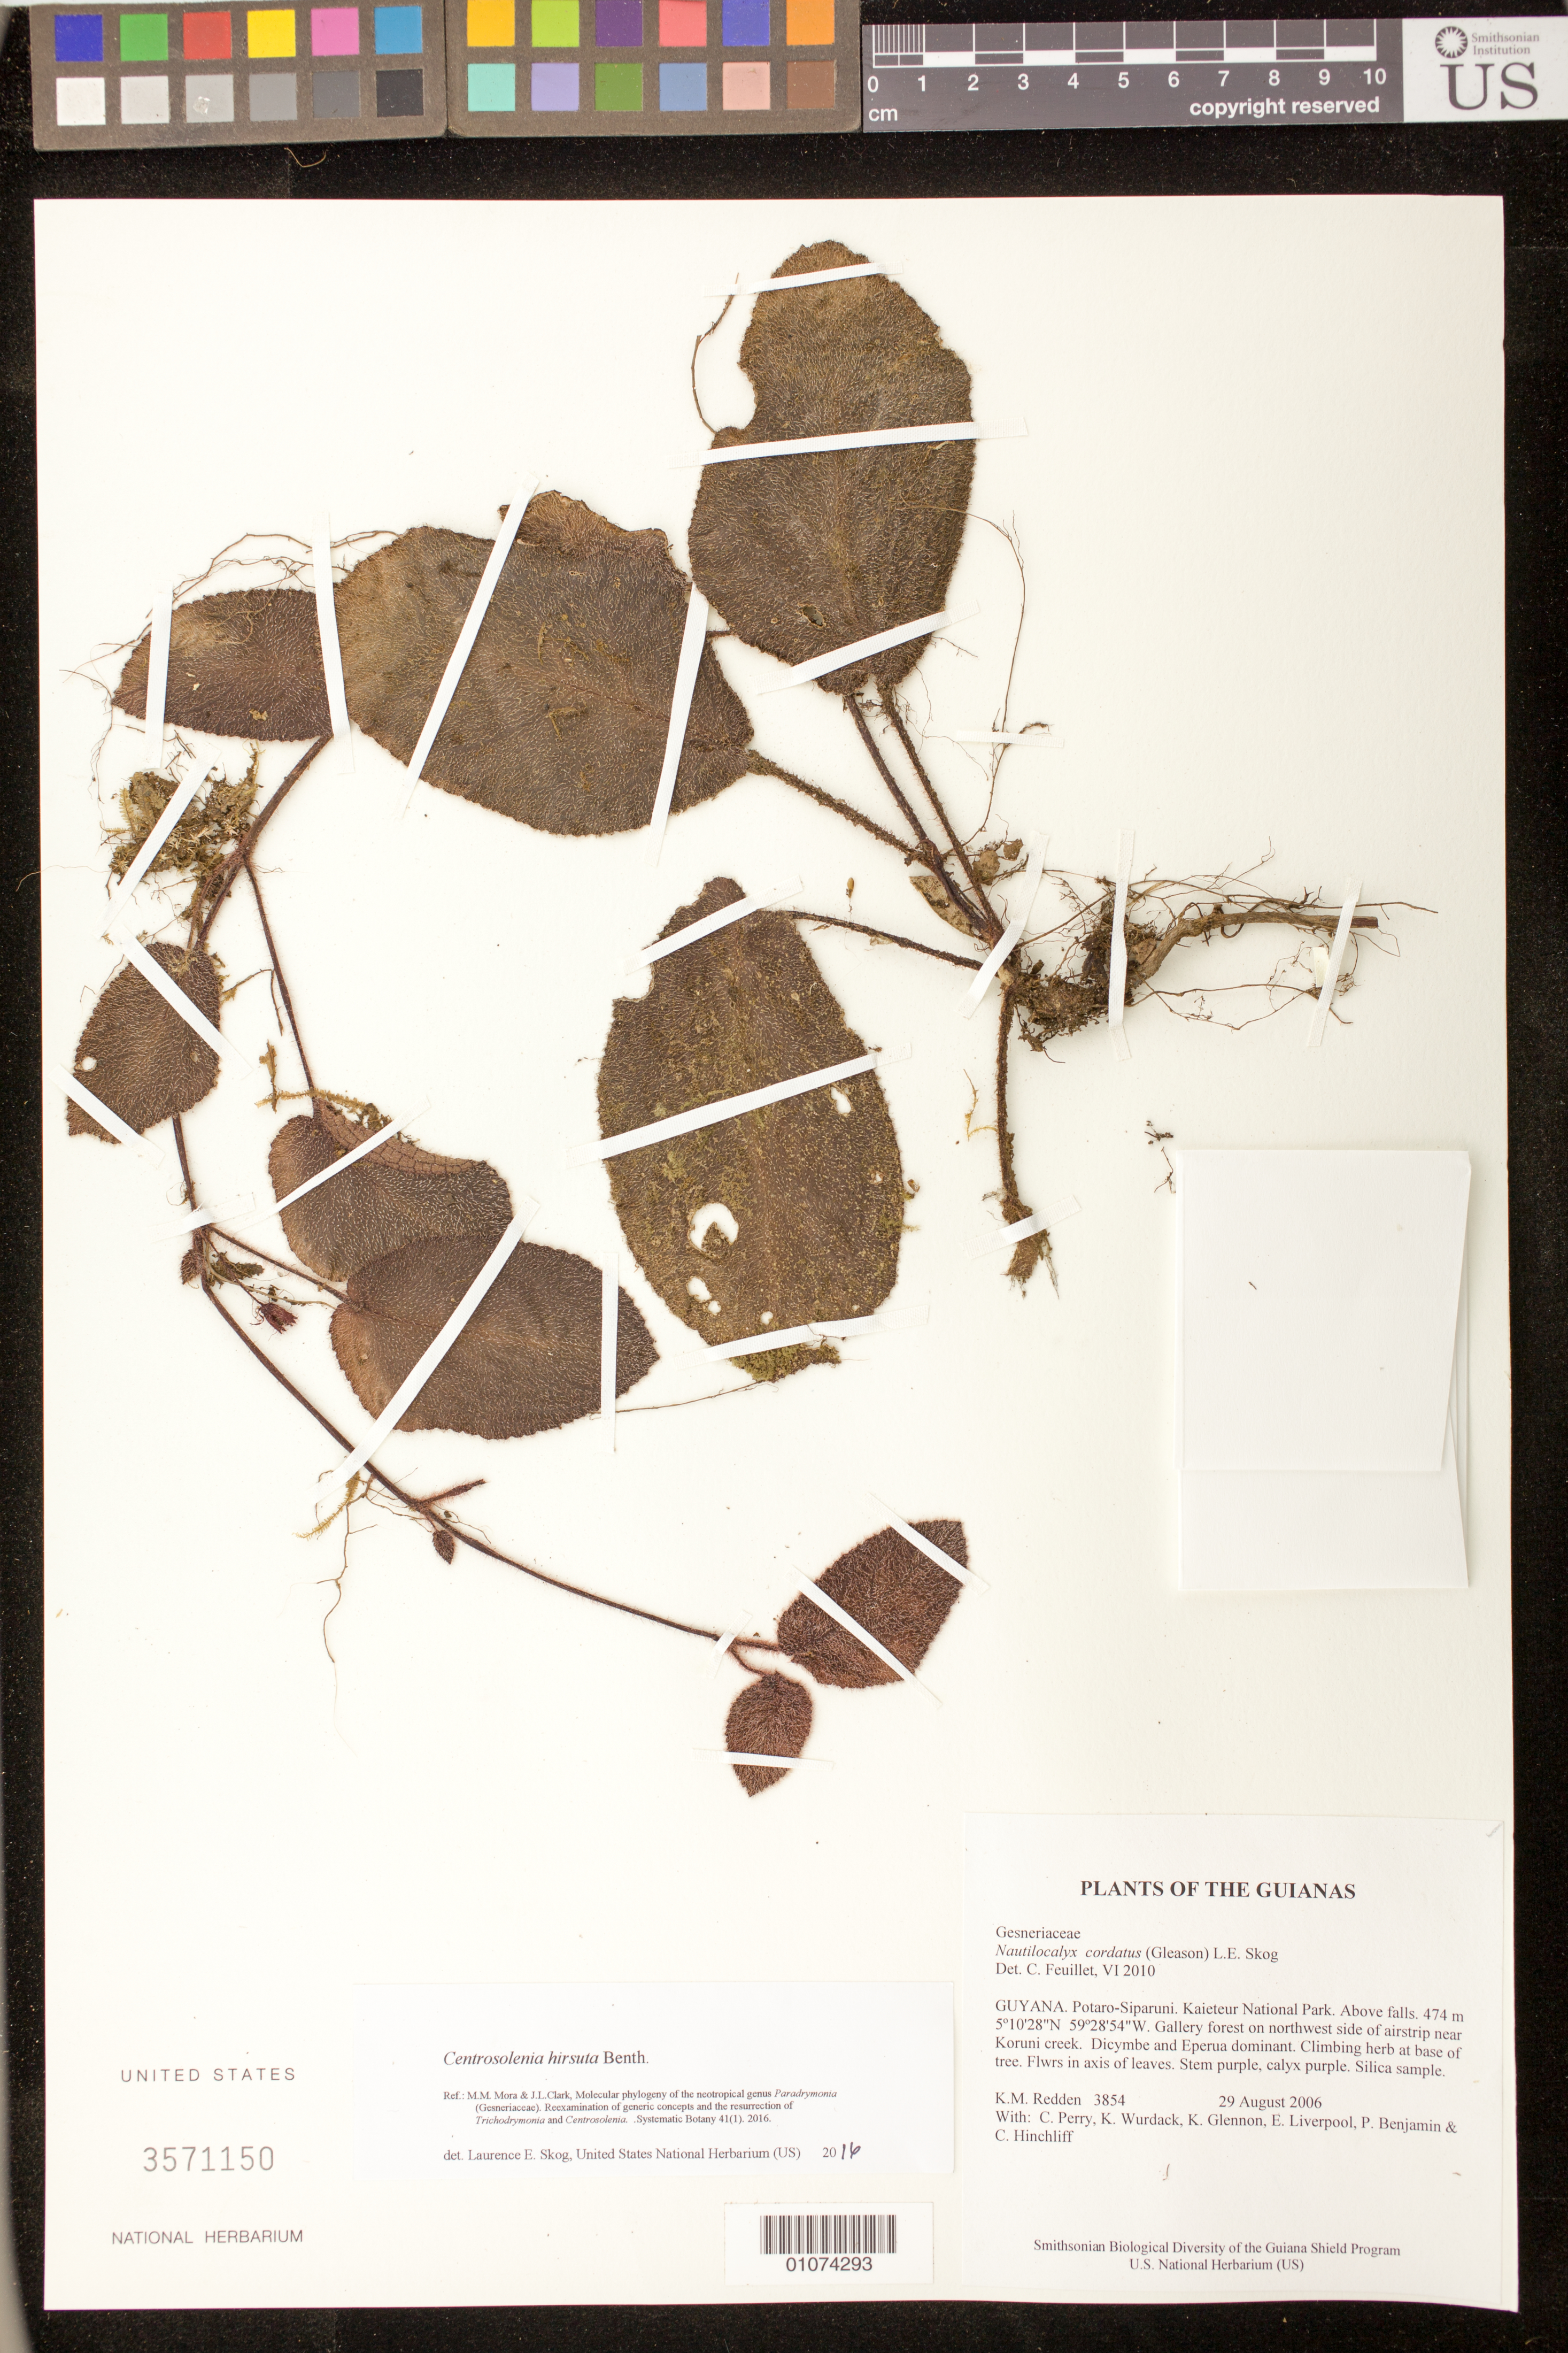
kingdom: Plantae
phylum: Tracheophyta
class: Magnoliopsida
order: Lamiales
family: Gesneriaceae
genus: Centrosolenia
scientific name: Centrosolenia hirsuta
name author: Benth.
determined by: Skog, Laurence E.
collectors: K. M. Redden, C. Perry, K. Wurdack, K. Glennon, E. Liverpool, P. Benjamin & C. E. Hinchliff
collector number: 3854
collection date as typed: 29 Aug 2006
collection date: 2006-08-29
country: Guyana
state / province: Potaro-Siparuni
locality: Kaieteur National Park.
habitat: Above falls. Gallery forest on NW side of airstrip near Koruni Creek. Dicymbe and Eperua dominant.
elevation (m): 474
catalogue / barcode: US 3571150